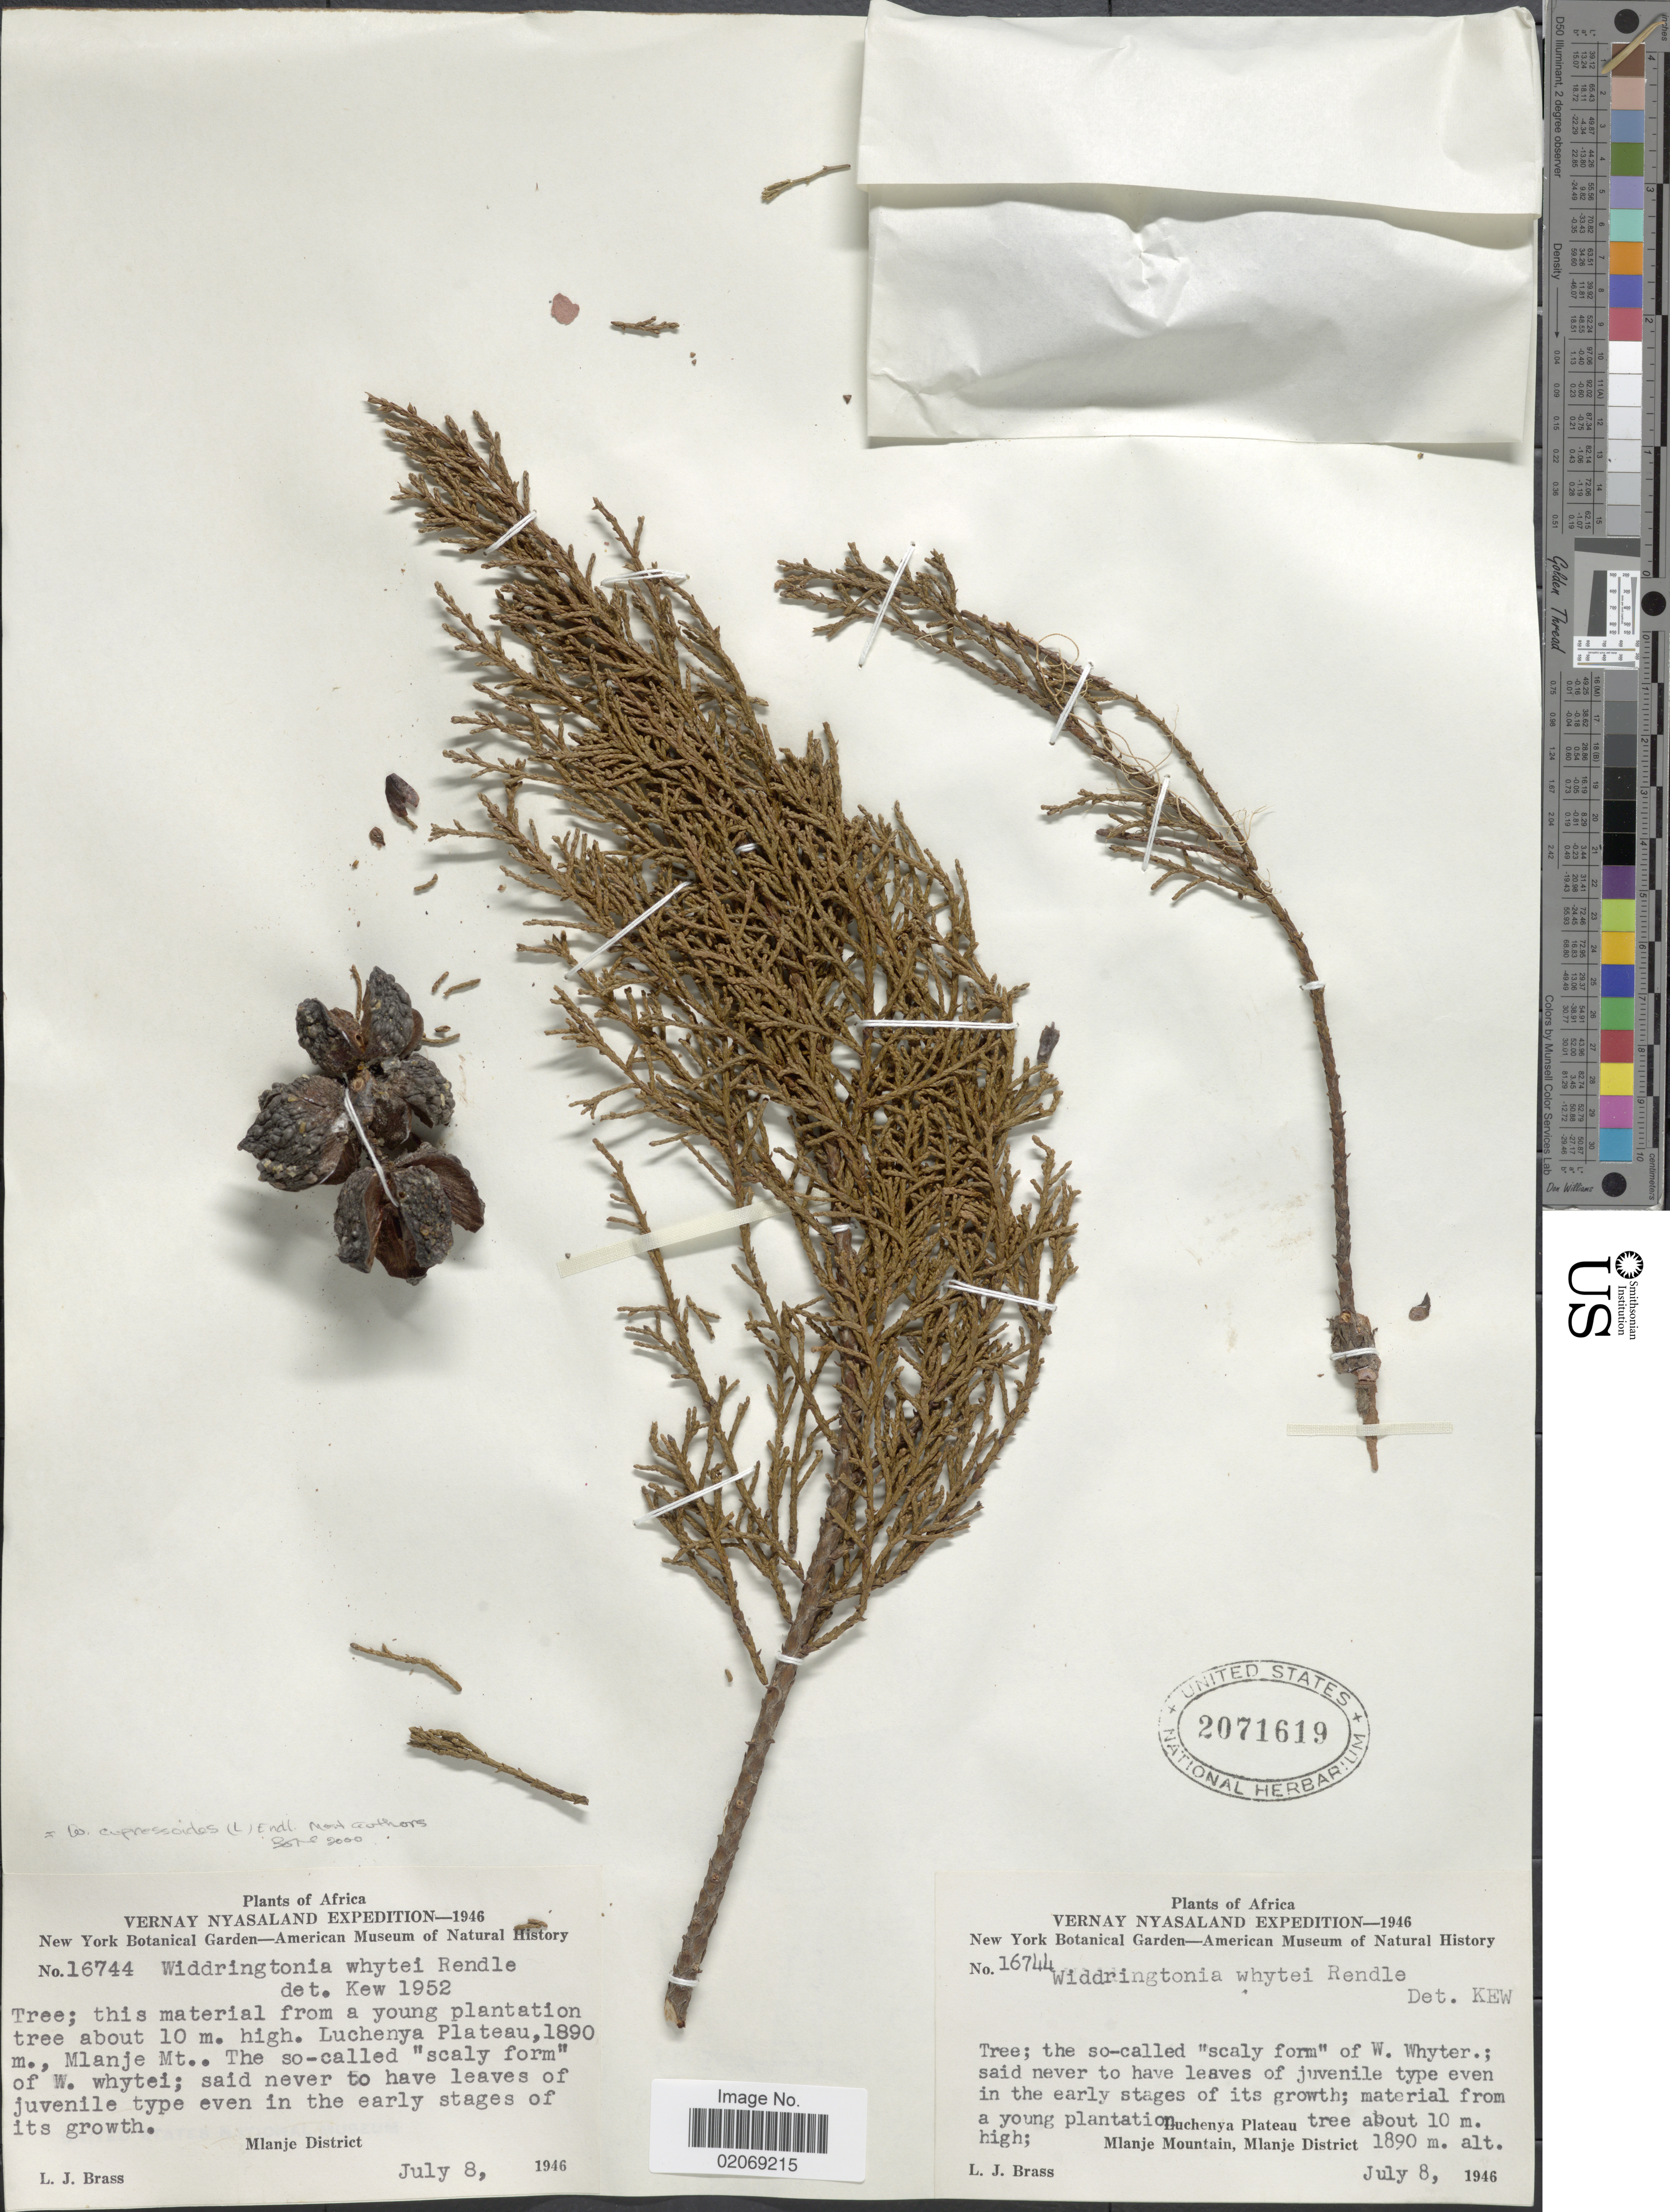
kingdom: Plantae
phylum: Tracheophyta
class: Pinopsida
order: Pinales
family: Cupressaceae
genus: Widdringtonia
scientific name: Widdringtonia whytei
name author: Rendle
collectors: L. J. Brass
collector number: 16744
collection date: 1946-07-08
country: Malawi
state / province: Southern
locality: Africa. Vernay Nyasaland. Luchenya Plateau, Mlanje Mountain. Mlanje District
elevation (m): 1890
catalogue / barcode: US 2071619